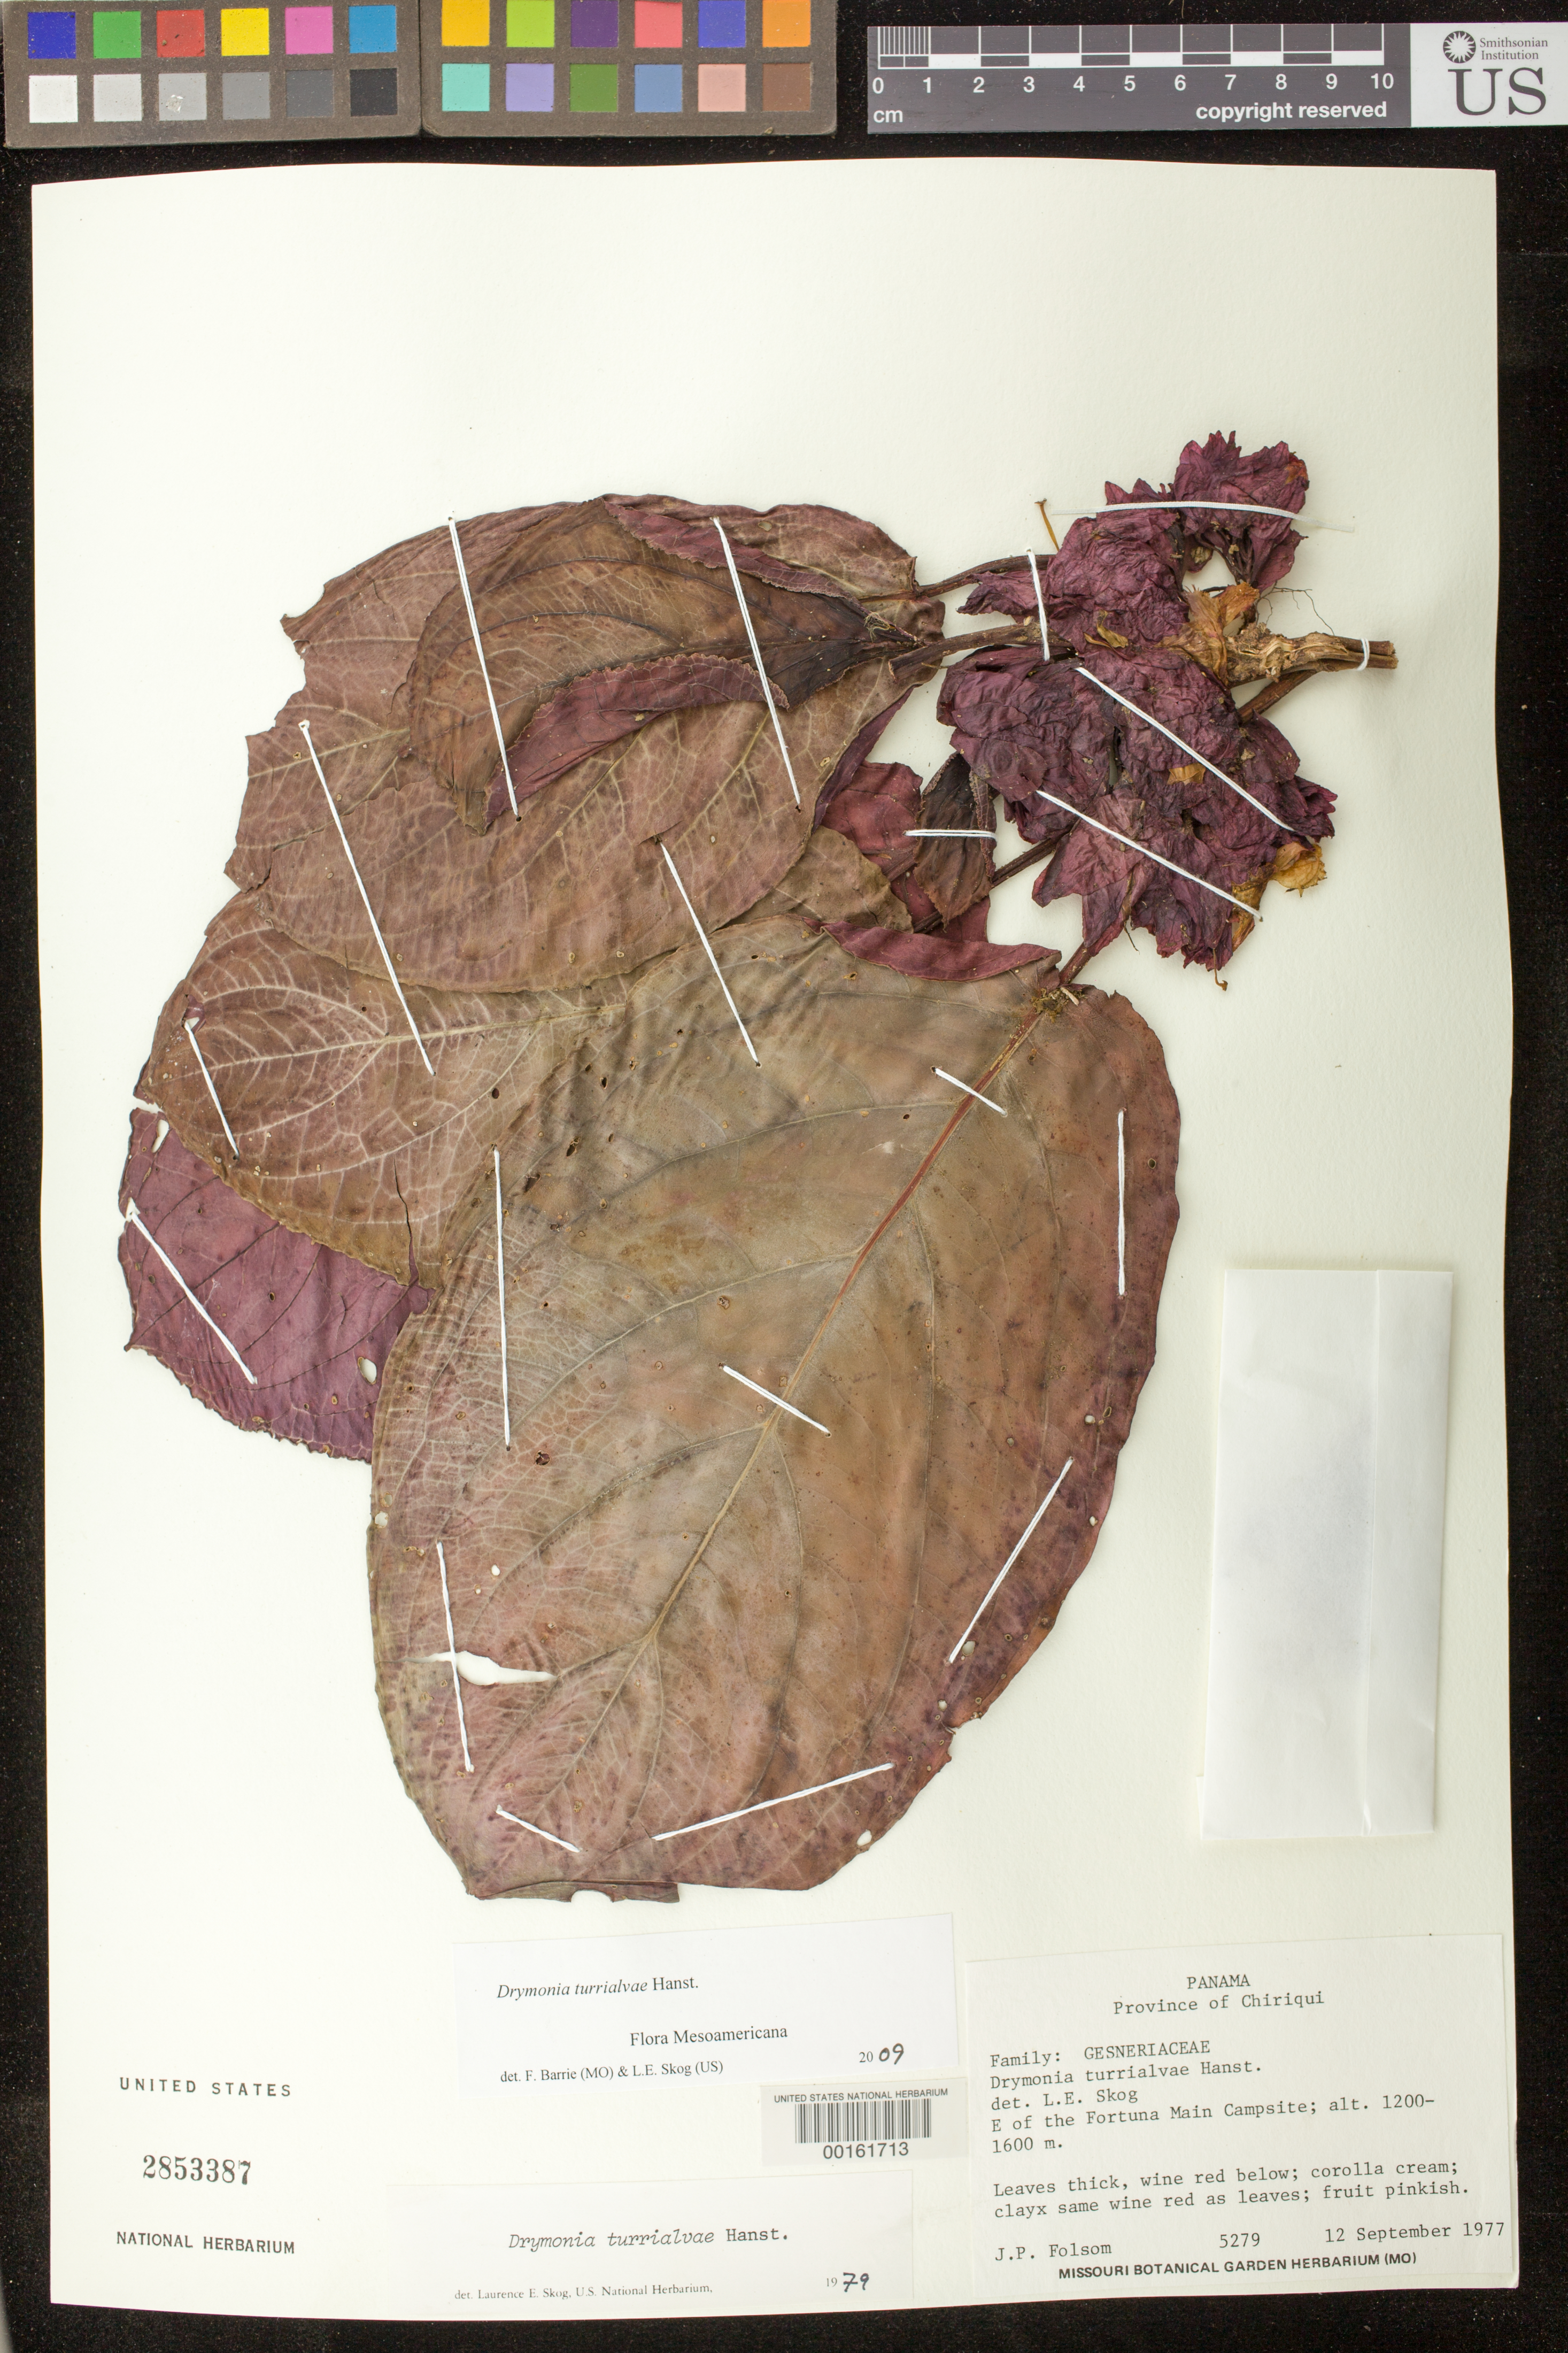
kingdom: Plantae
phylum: Tracheophyta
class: Magnoliopsida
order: Lamiales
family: Gesneriaceae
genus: Drymonia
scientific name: Drymonia turrialvae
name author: Hanst.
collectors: J. P. Folsom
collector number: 5279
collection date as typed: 12 Sep 1977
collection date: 1977-09-12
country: Panama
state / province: Chiriquí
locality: E of the Fortuna main campsite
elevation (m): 1200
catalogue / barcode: US 2853387